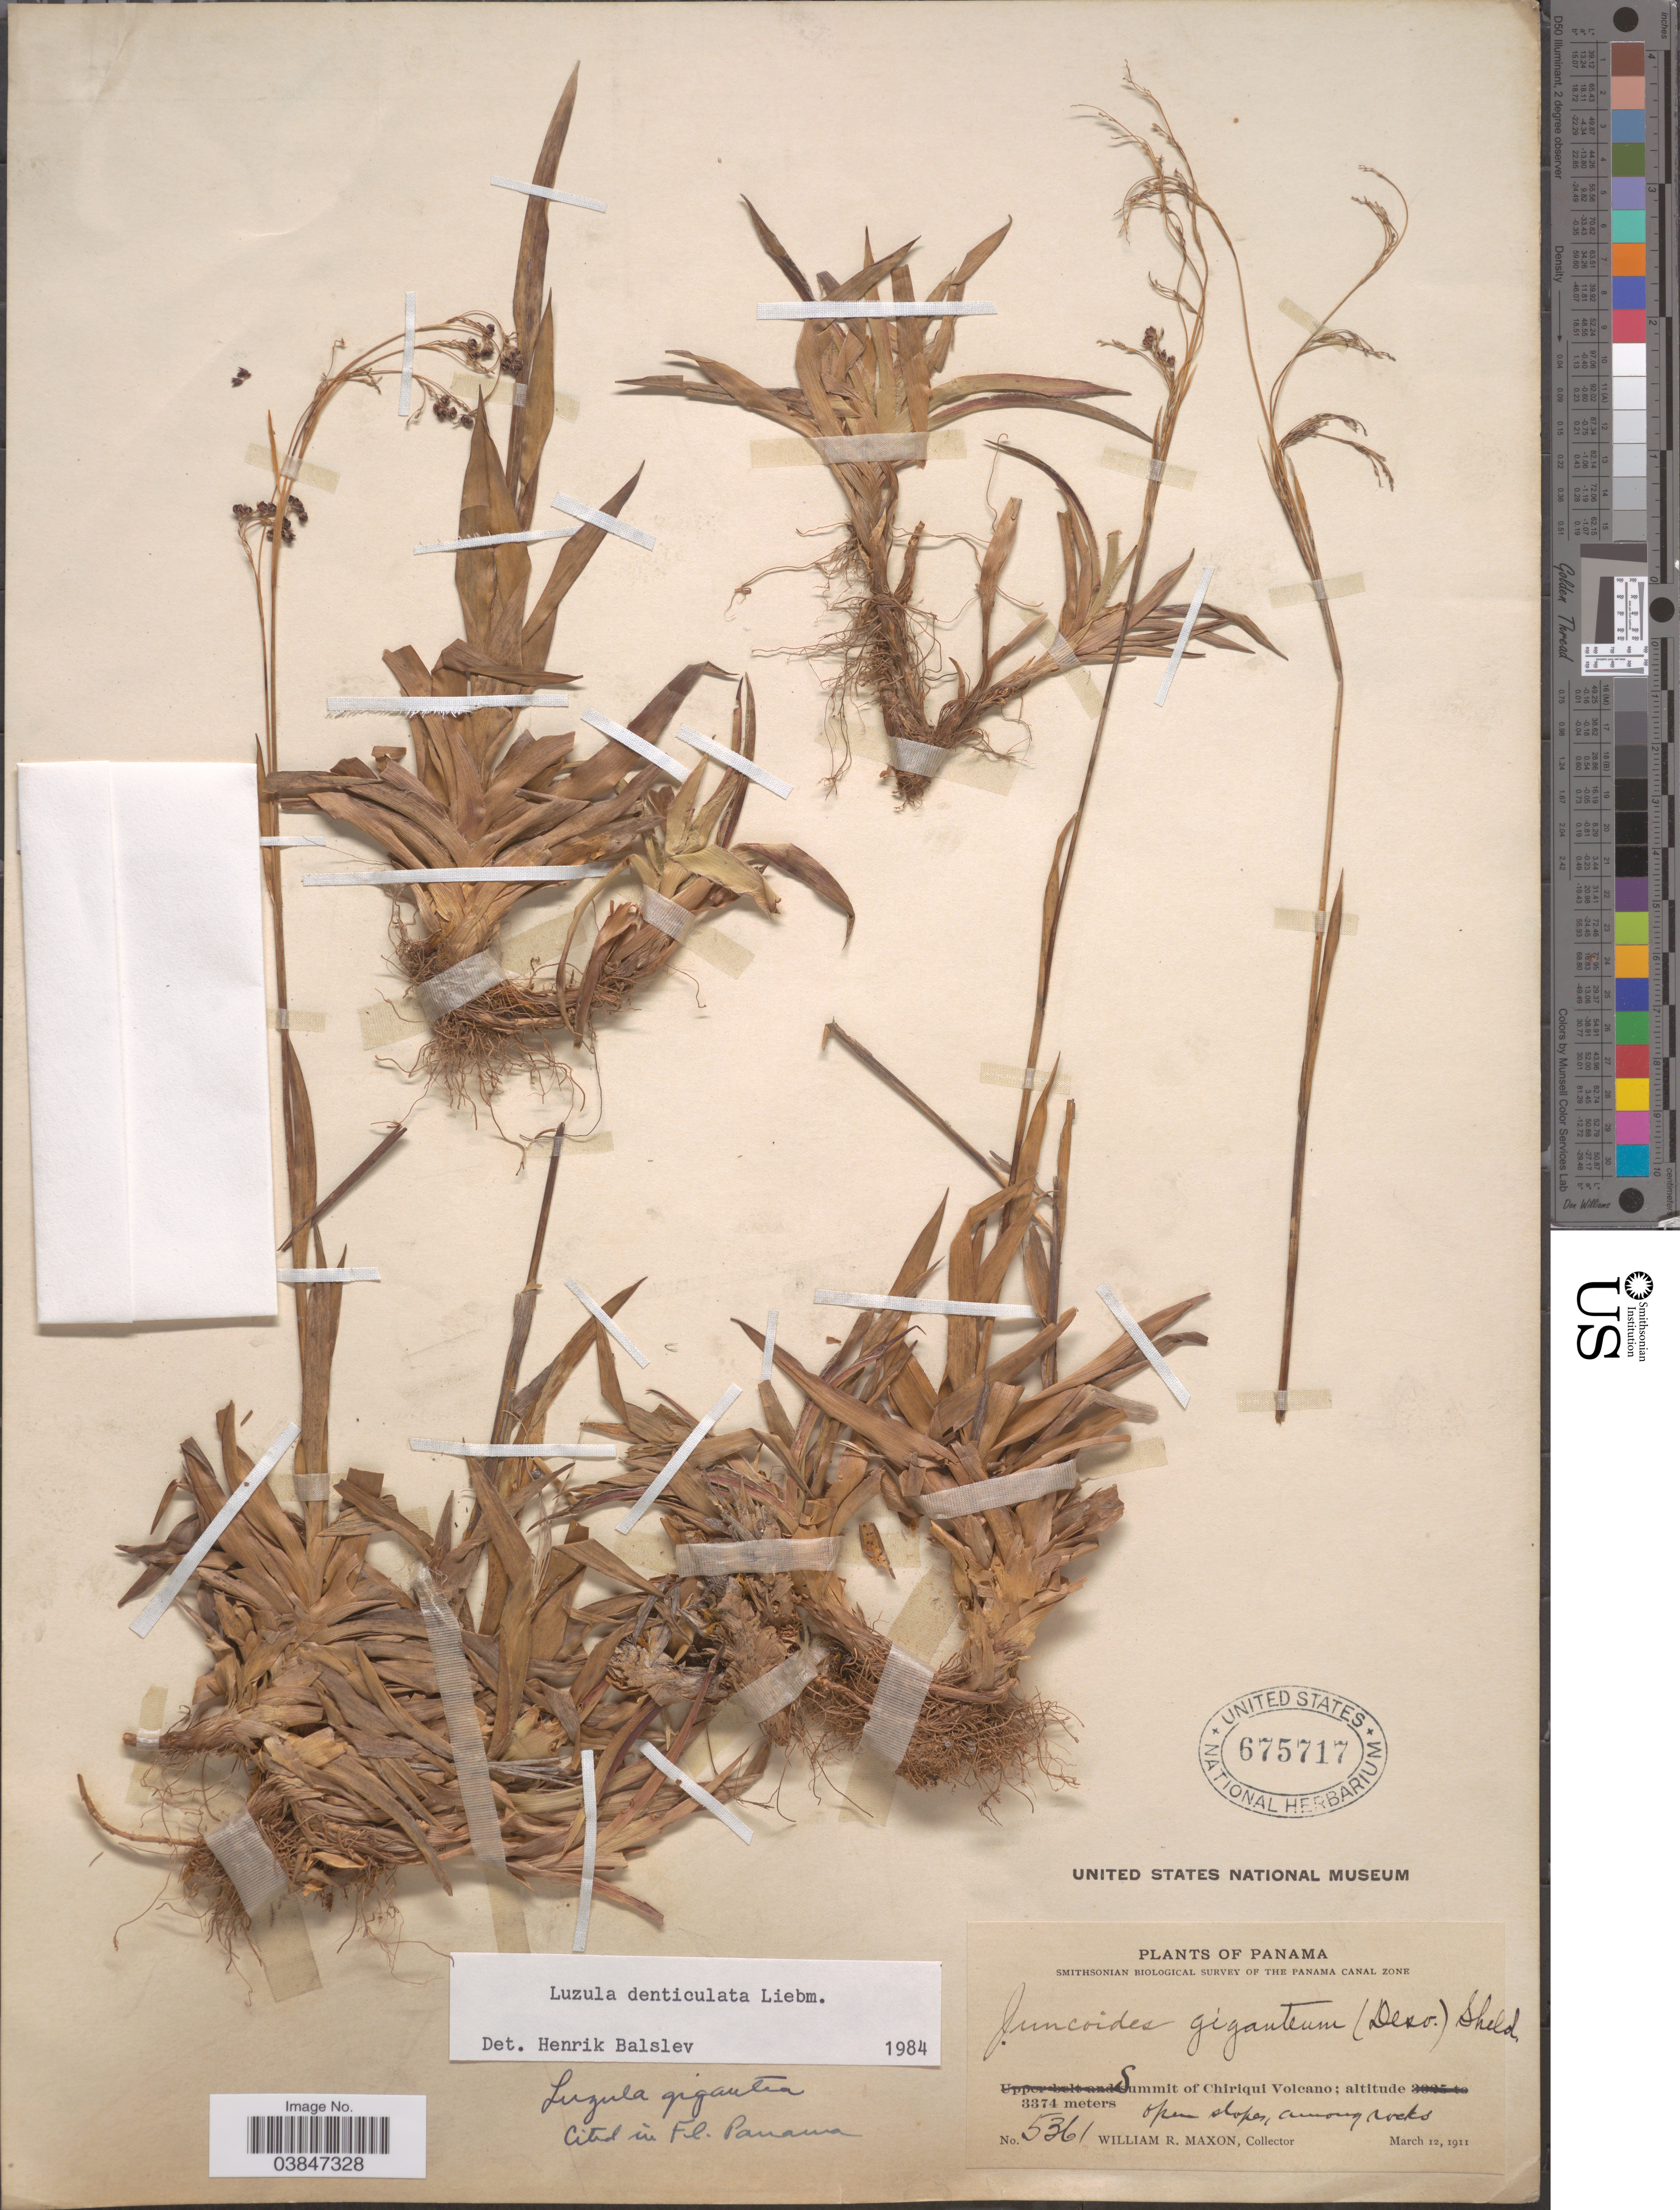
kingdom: Plantae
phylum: Tracheophyta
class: Liliopsida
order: Poales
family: Juncaceae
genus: Luzula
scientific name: Luzula denticulata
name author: Liebm.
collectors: W. R. Maxon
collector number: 5361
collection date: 1911-03-12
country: Panama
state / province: Chiriqui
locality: Summit of Chiriqui Volcano. Open slopes among rocks.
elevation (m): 3374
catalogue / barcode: US 675717